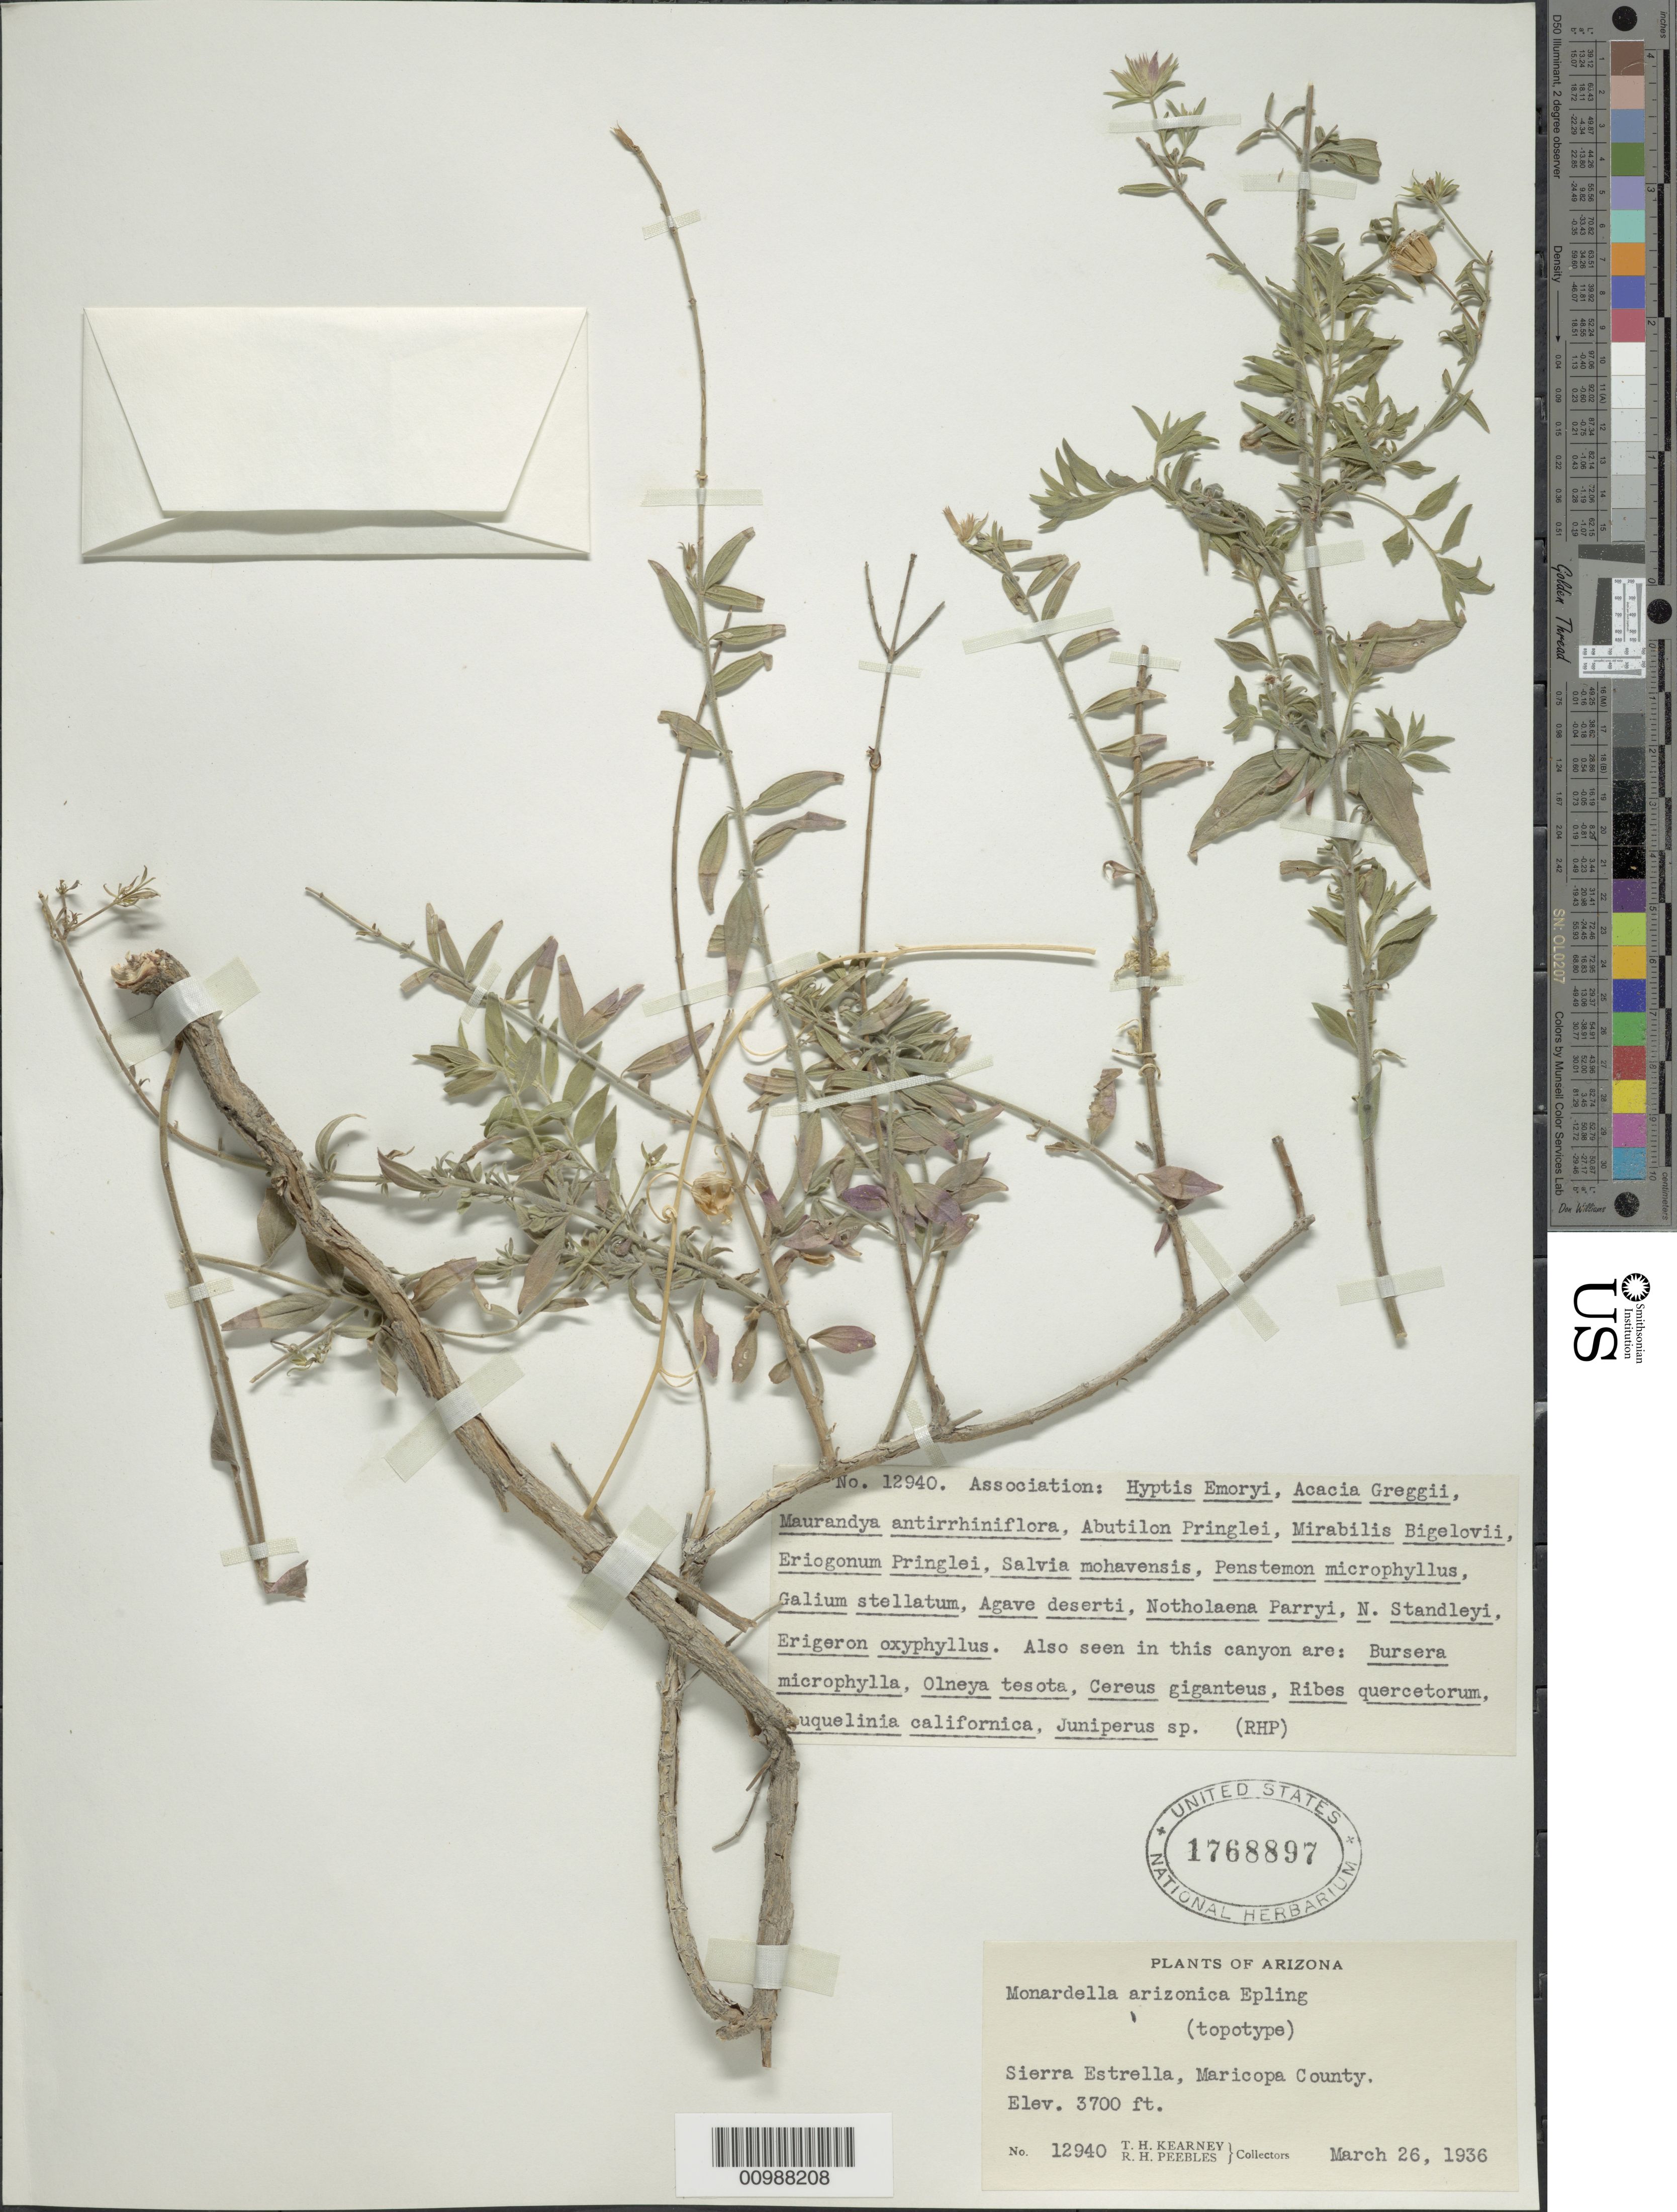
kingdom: Plantae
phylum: Tracheophyta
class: Magnoliopsida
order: Lamiales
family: Lamiaceae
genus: Monardella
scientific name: Monardella arizonica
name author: Epling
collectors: T. H. Kearney & R. H. Peebles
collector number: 12940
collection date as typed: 26 Mar 1936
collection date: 1936-03-26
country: United States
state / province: Arizona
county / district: Maricopa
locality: Sierra Estrella.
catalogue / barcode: US 1768897